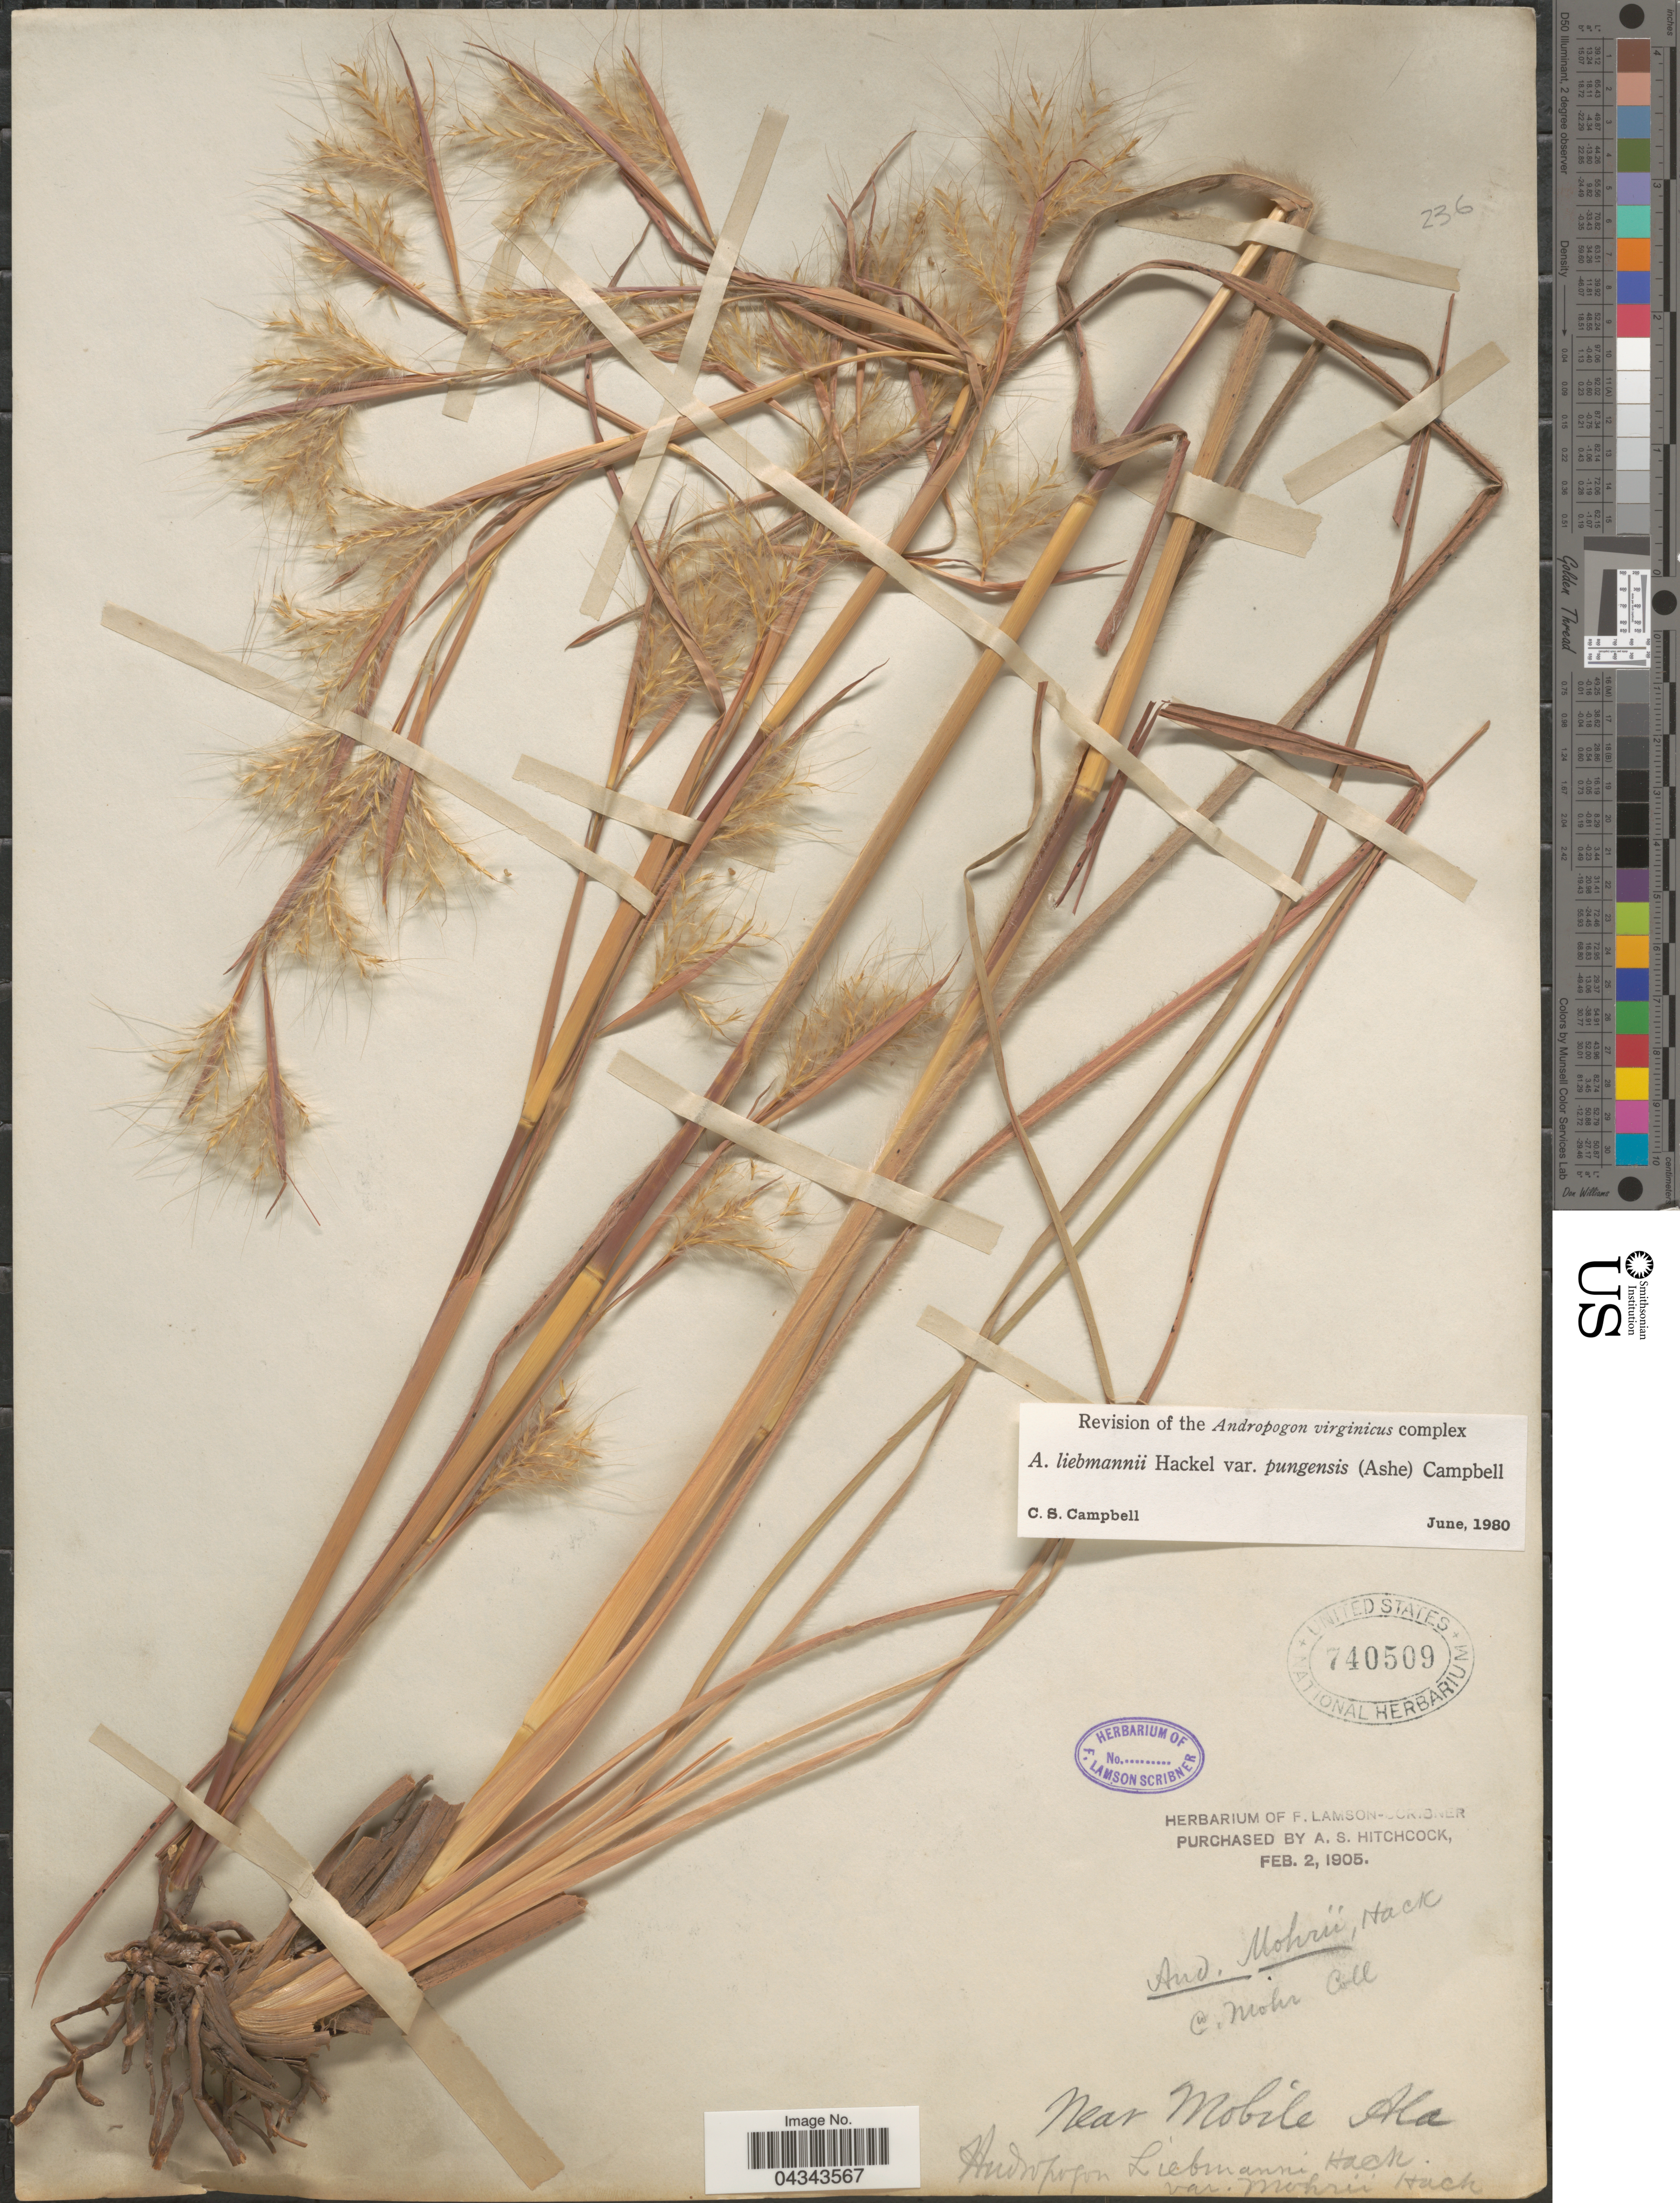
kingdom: Plantae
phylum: Tracheophyta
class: Liliopsida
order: Poales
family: Poaceae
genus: Andropogon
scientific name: Andropogon liebmannii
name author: Hack.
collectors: C. T. Mohr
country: United States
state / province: Alabama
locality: Near Mobile.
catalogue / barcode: US 740509